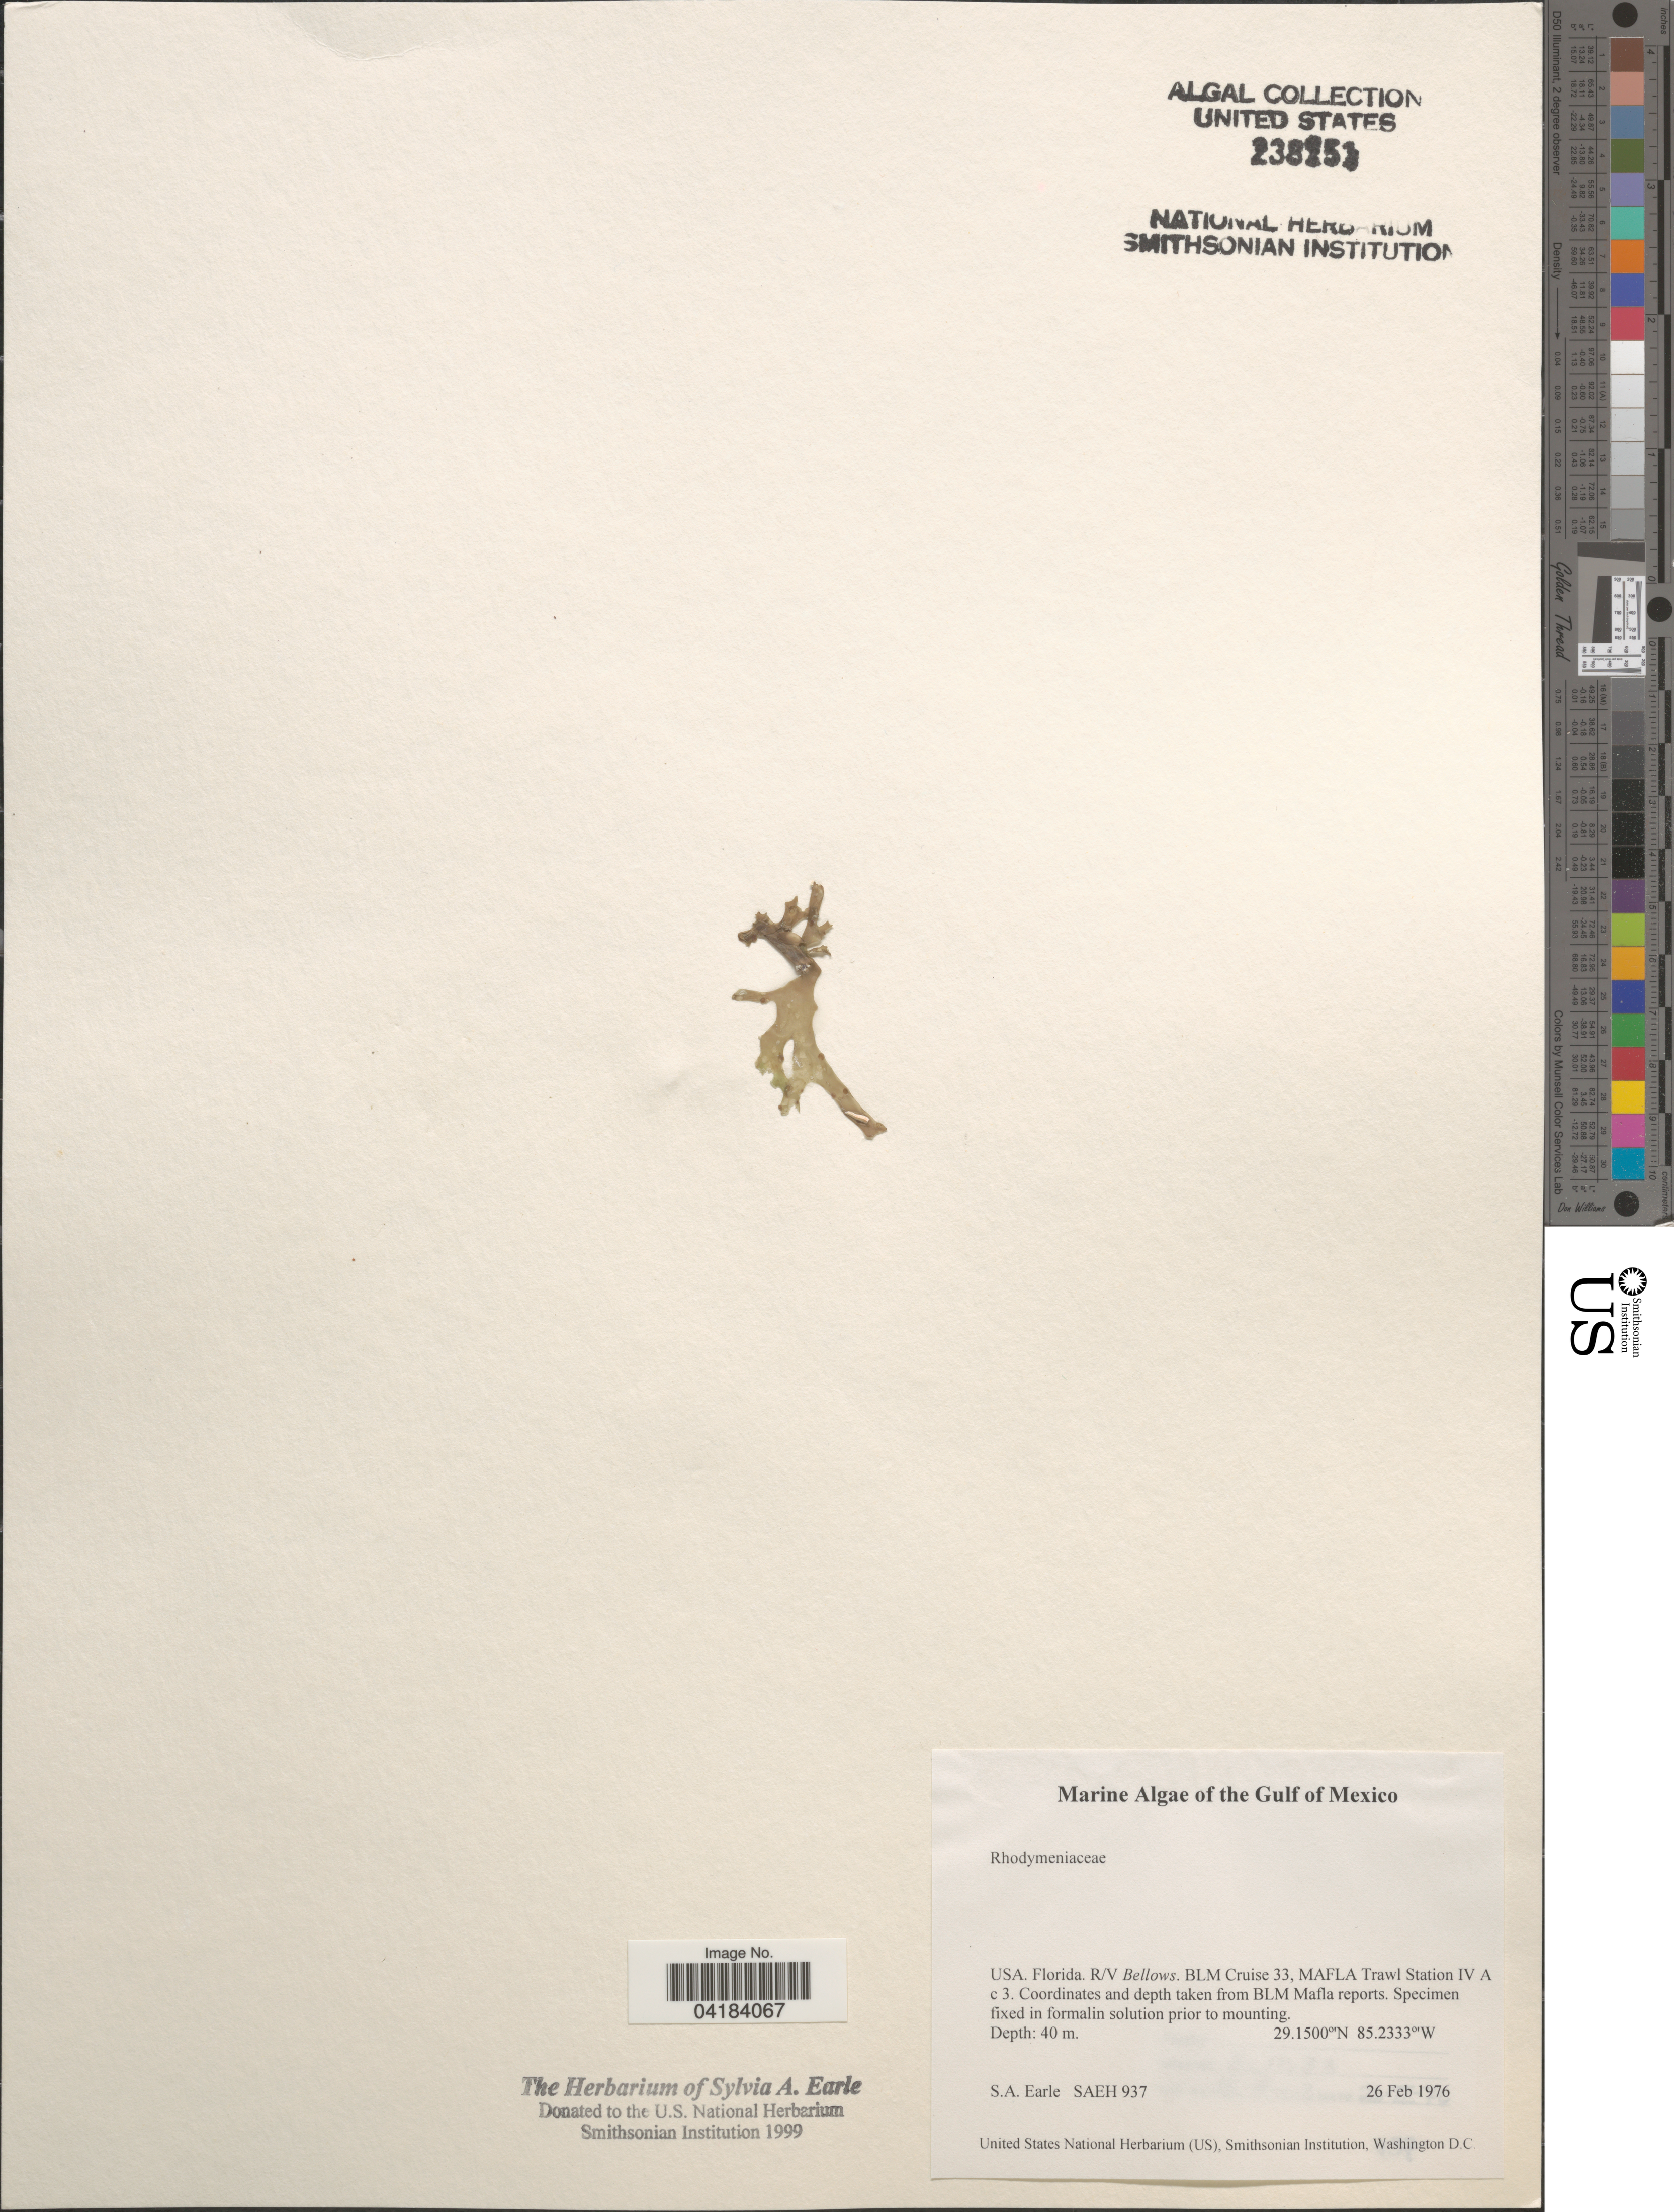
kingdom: Plantae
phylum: Rhodophyta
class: Florideophyceae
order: Rhodymeniales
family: Rhodymeniaceae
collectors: S. A. Earle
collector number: SAEH937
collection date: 1976-02-26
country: United States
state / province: Florida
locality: The Gulf of Mexico. R/V Bellows. BLM Cruise 33, MAFLA Trawl Station IV A c 3.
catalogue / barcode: US 238151